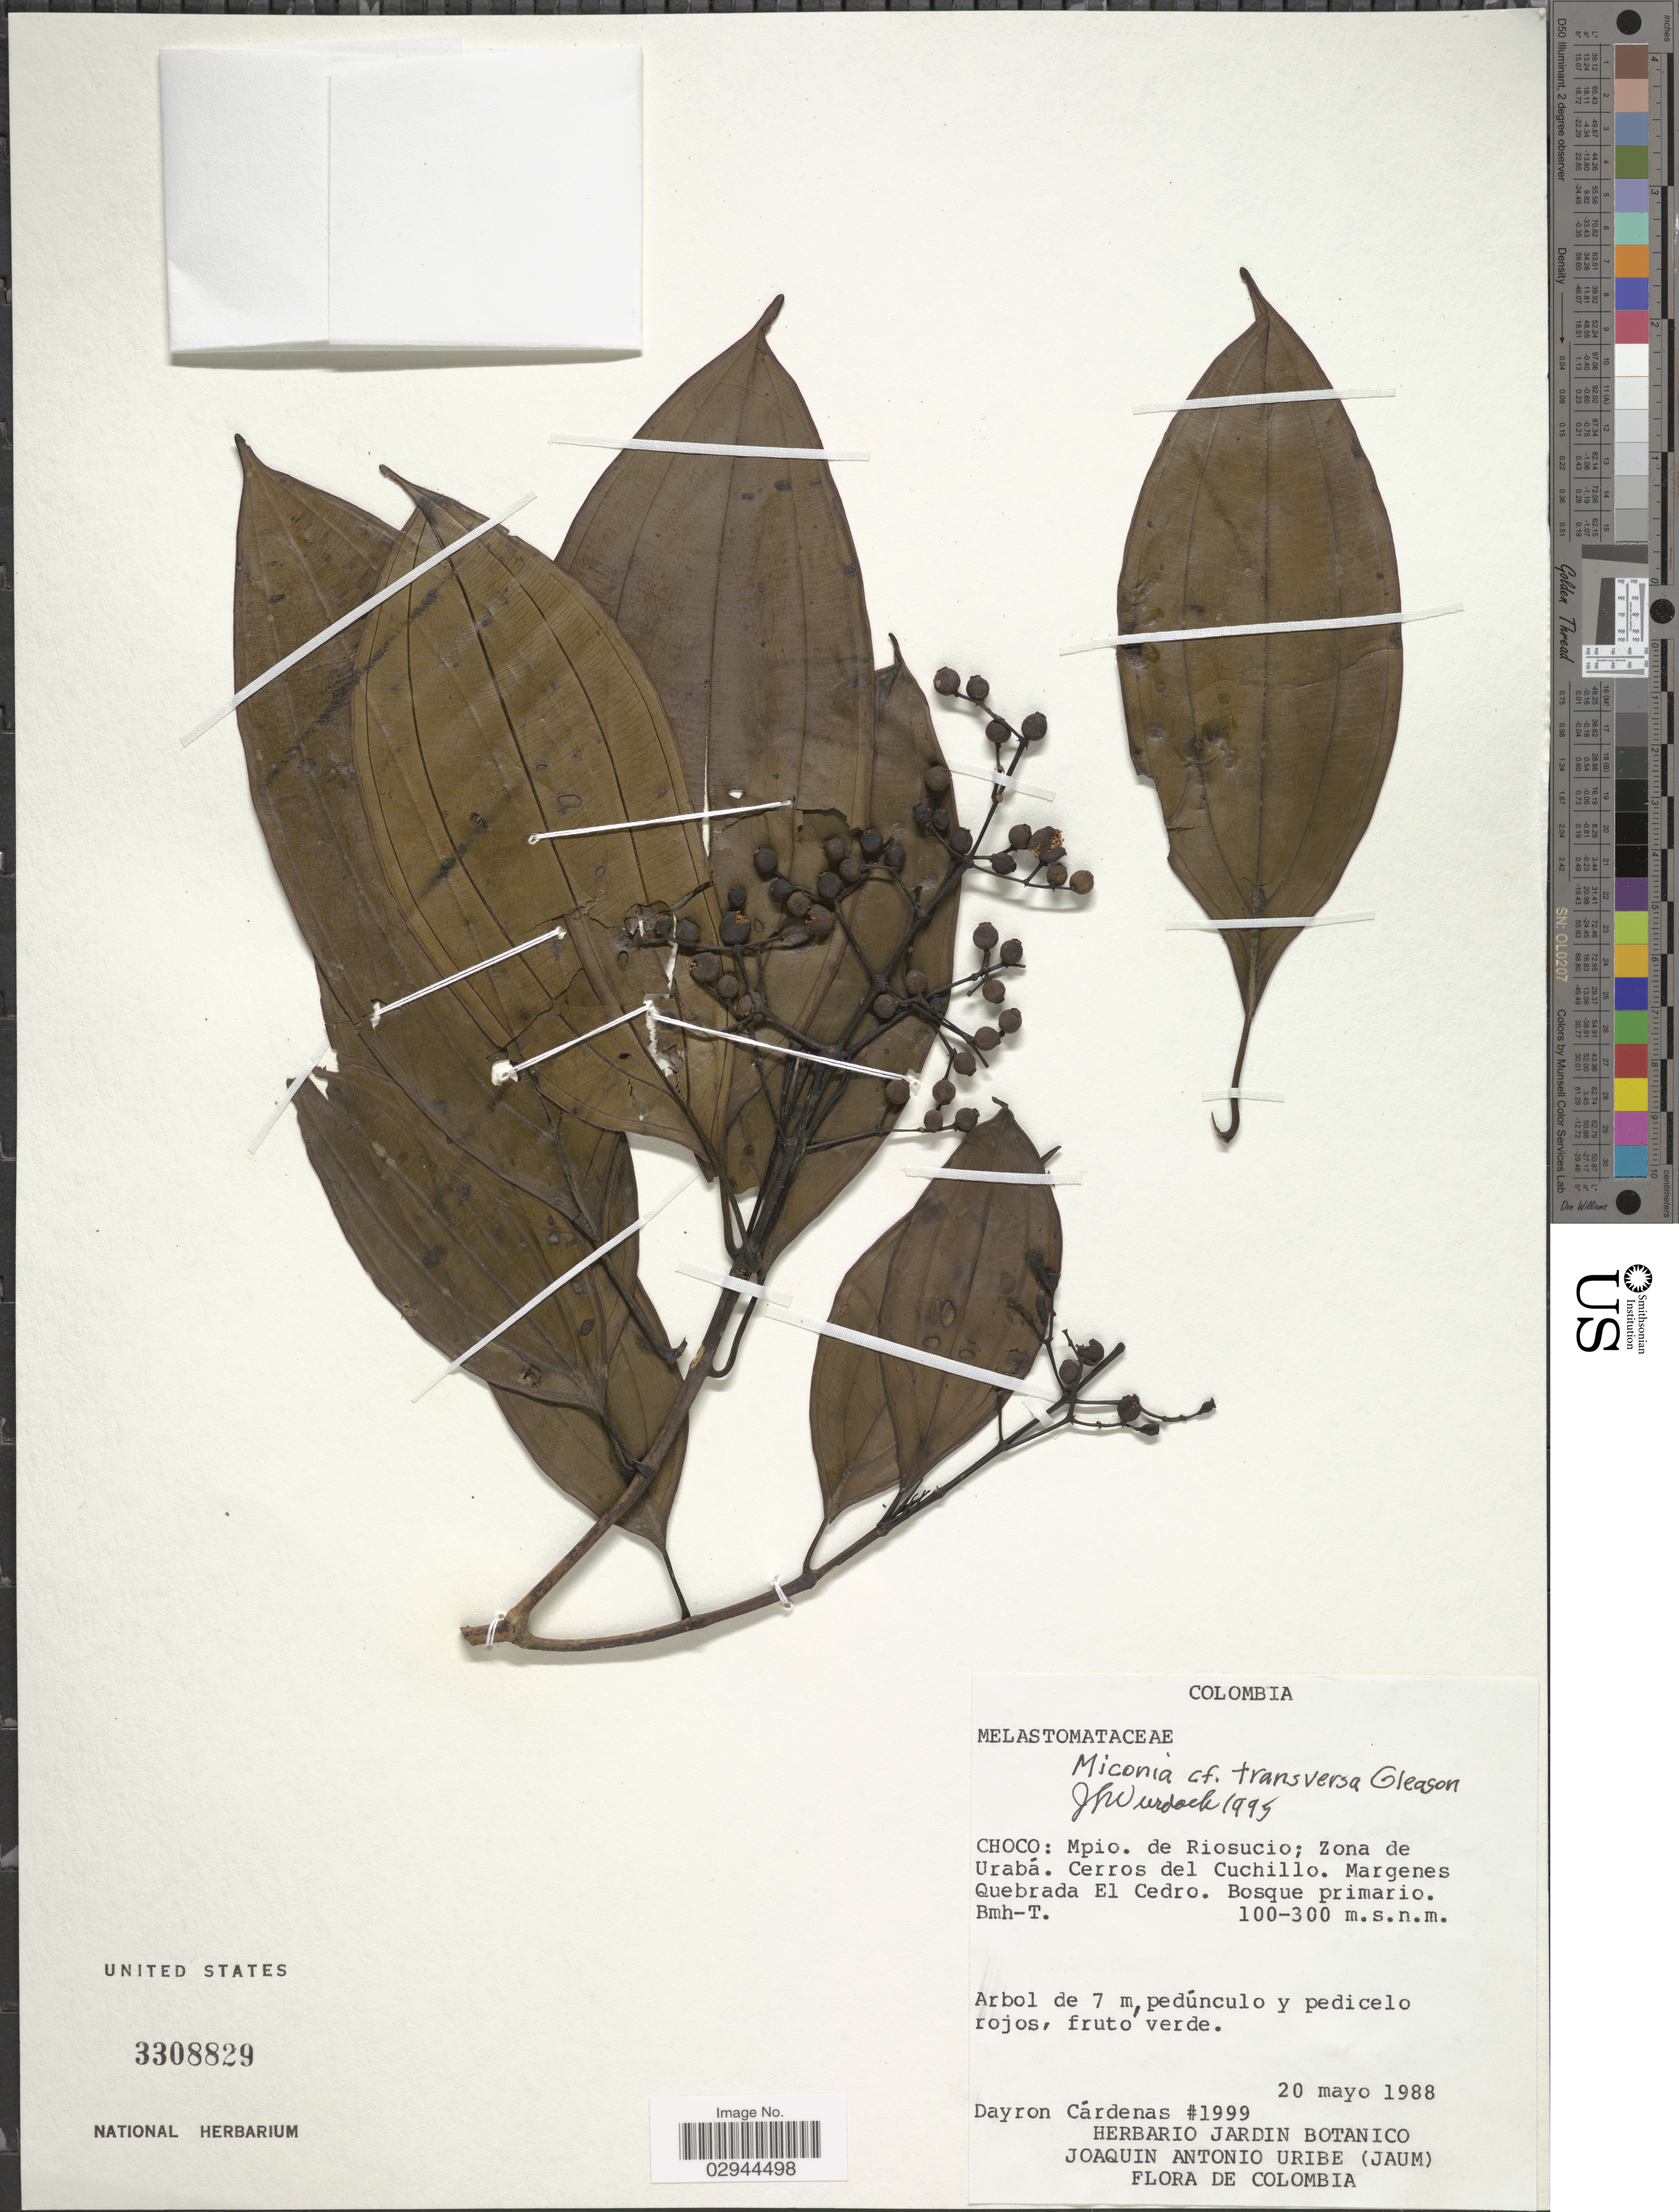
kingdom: Plantae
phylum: Tracheophyta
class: Magnoliopsida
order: Myrtales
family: Melastomataceae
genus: Miconia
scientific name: Miconia transversa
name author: Gleason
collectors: D. Cárdenas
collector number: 1999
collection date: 1988-05-20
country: Colombia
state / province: Chocó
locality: Mpio. de Riosucio; Zona de Urabá. Cerros del Cuchillo. Margenes Quebrada El Cedro.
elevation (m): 100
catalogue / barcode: US 3308829